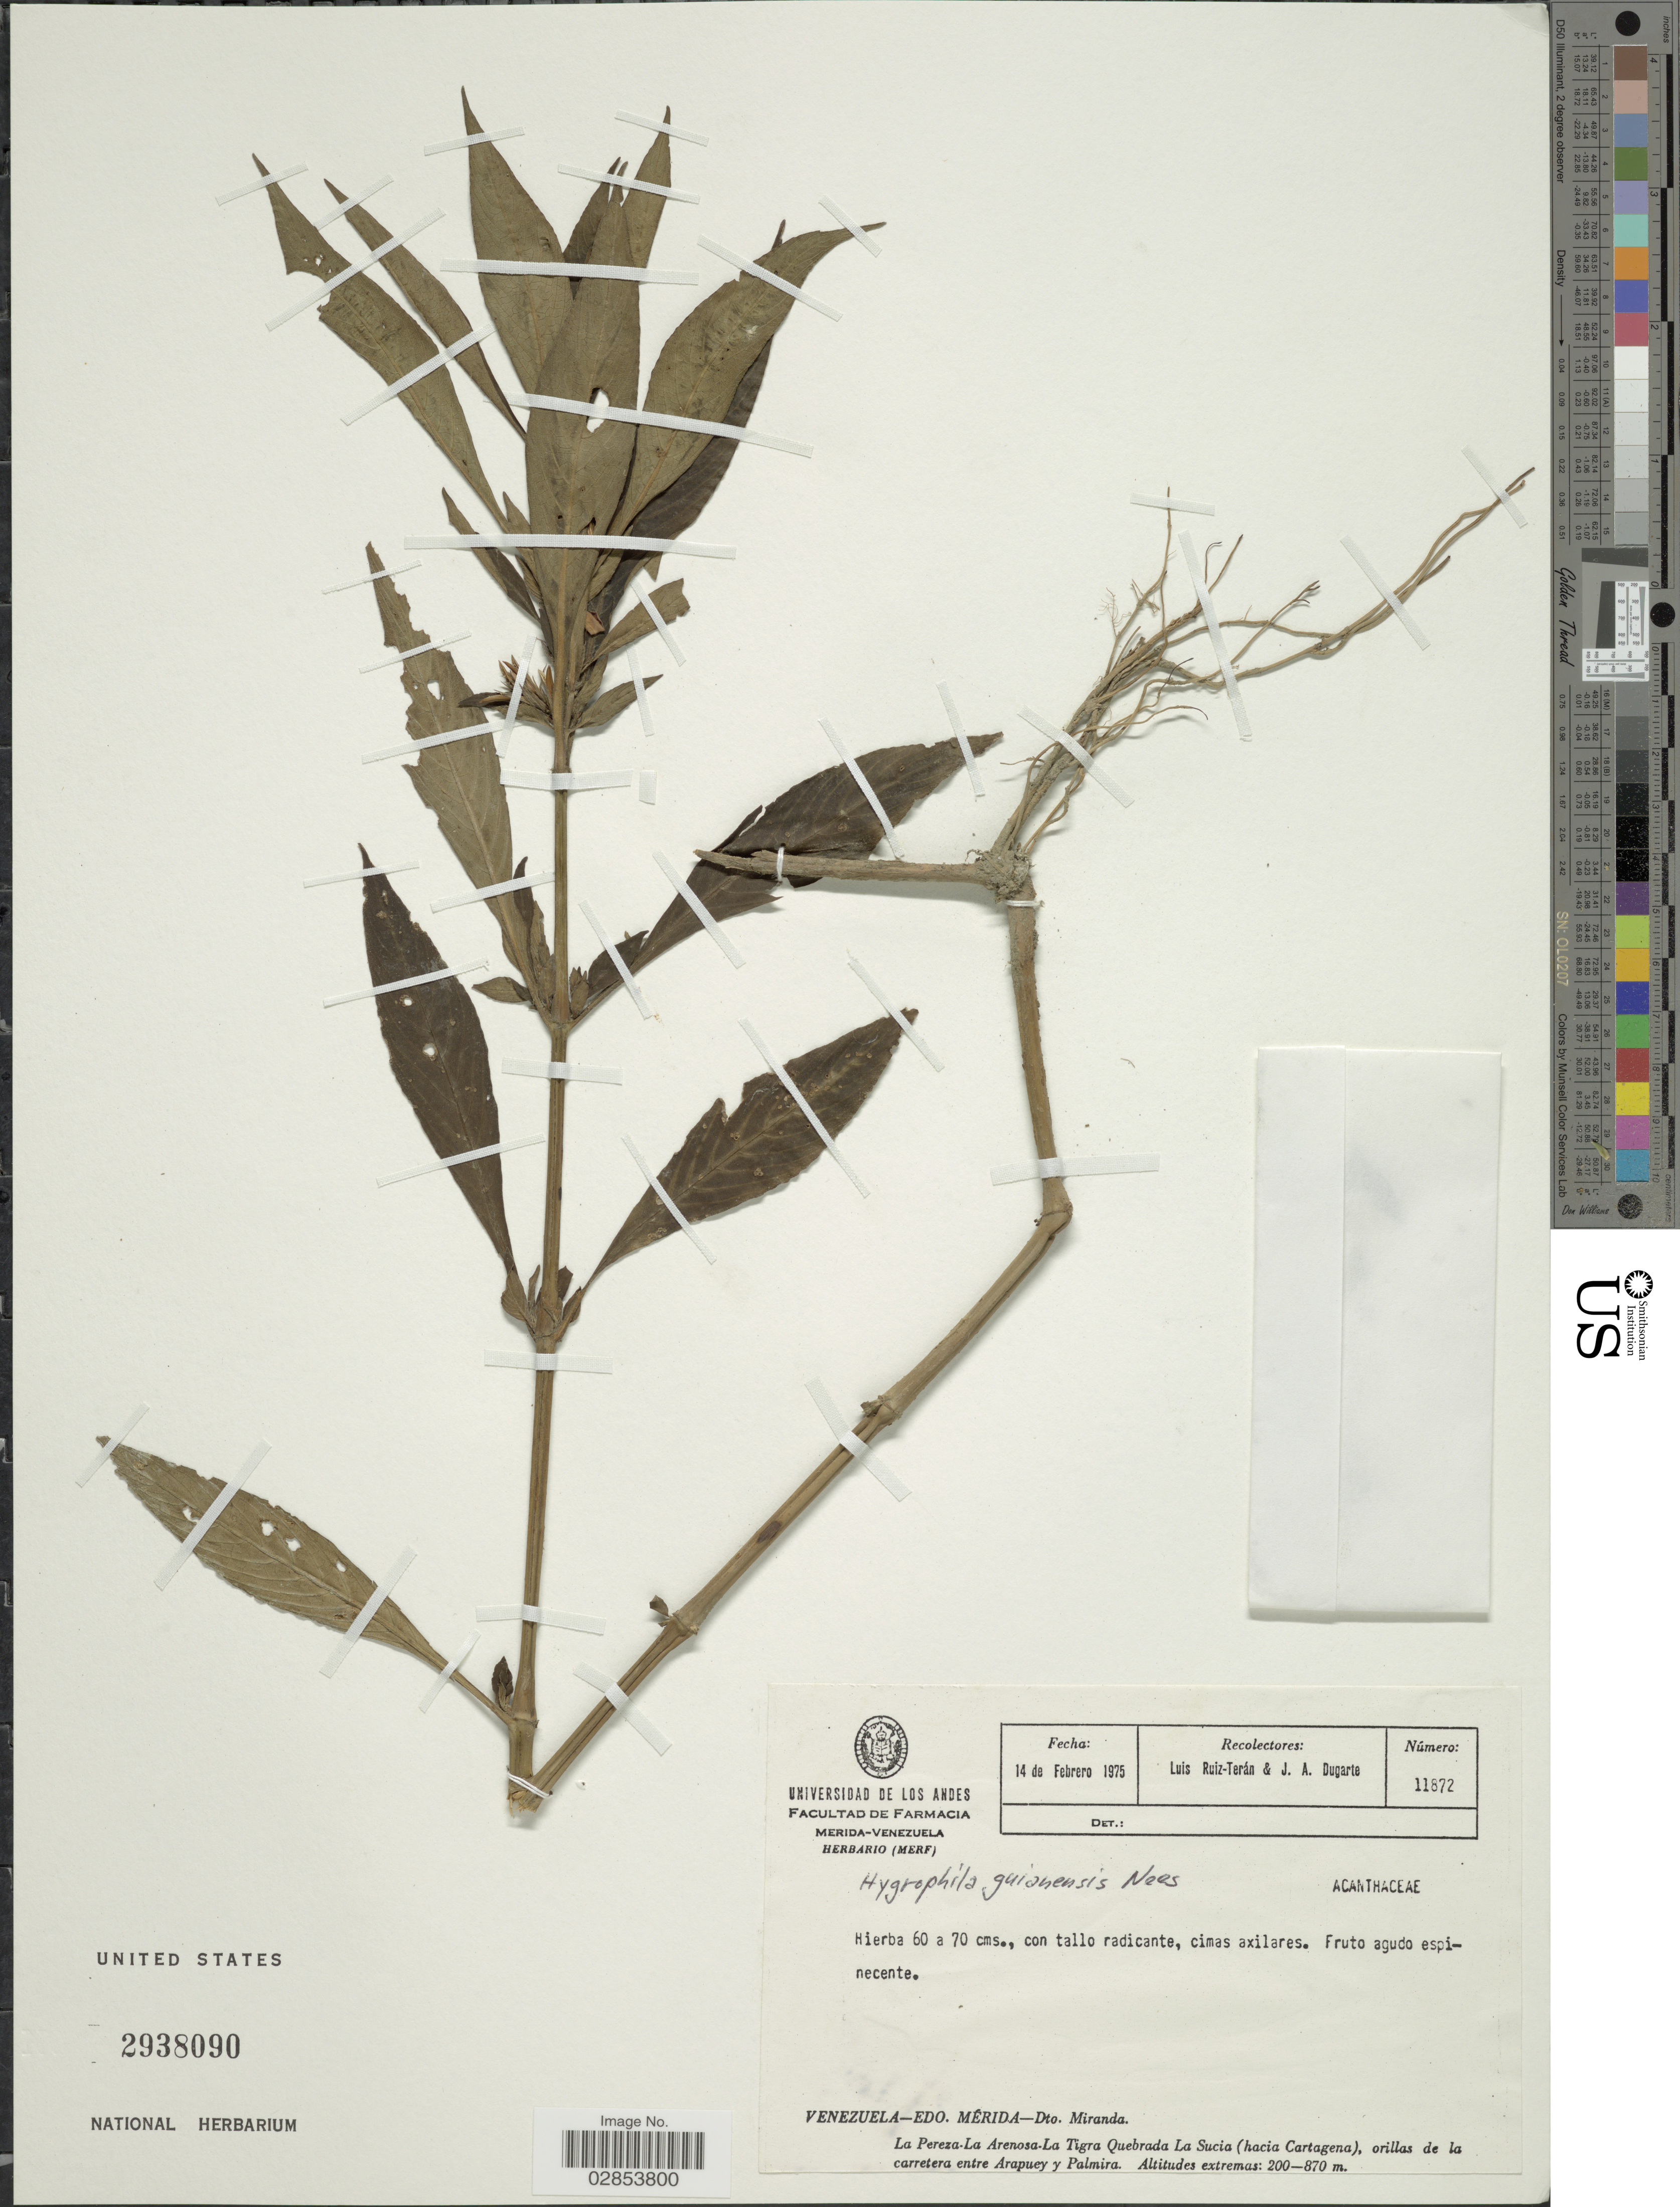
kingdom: Plantae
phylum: Tracheophyta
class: Magnoliopsida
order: Lamiales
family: Acanthaceae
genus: Hygrophila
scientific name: Hygrophila costata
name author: Nees & T. Nees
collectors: L. E. Ruíz-Terán & J. Dugarte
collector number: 11872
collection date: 1975-02-14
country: Venezuela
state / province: Mérida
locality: Dto. Miranda, La Pereza-La Arenosa-La Tigra Quebrada La Sucia (hacia Cartagena), orillas de la carretera entre Arapuey y Palmira.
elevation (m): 200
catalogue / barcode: US 2938090